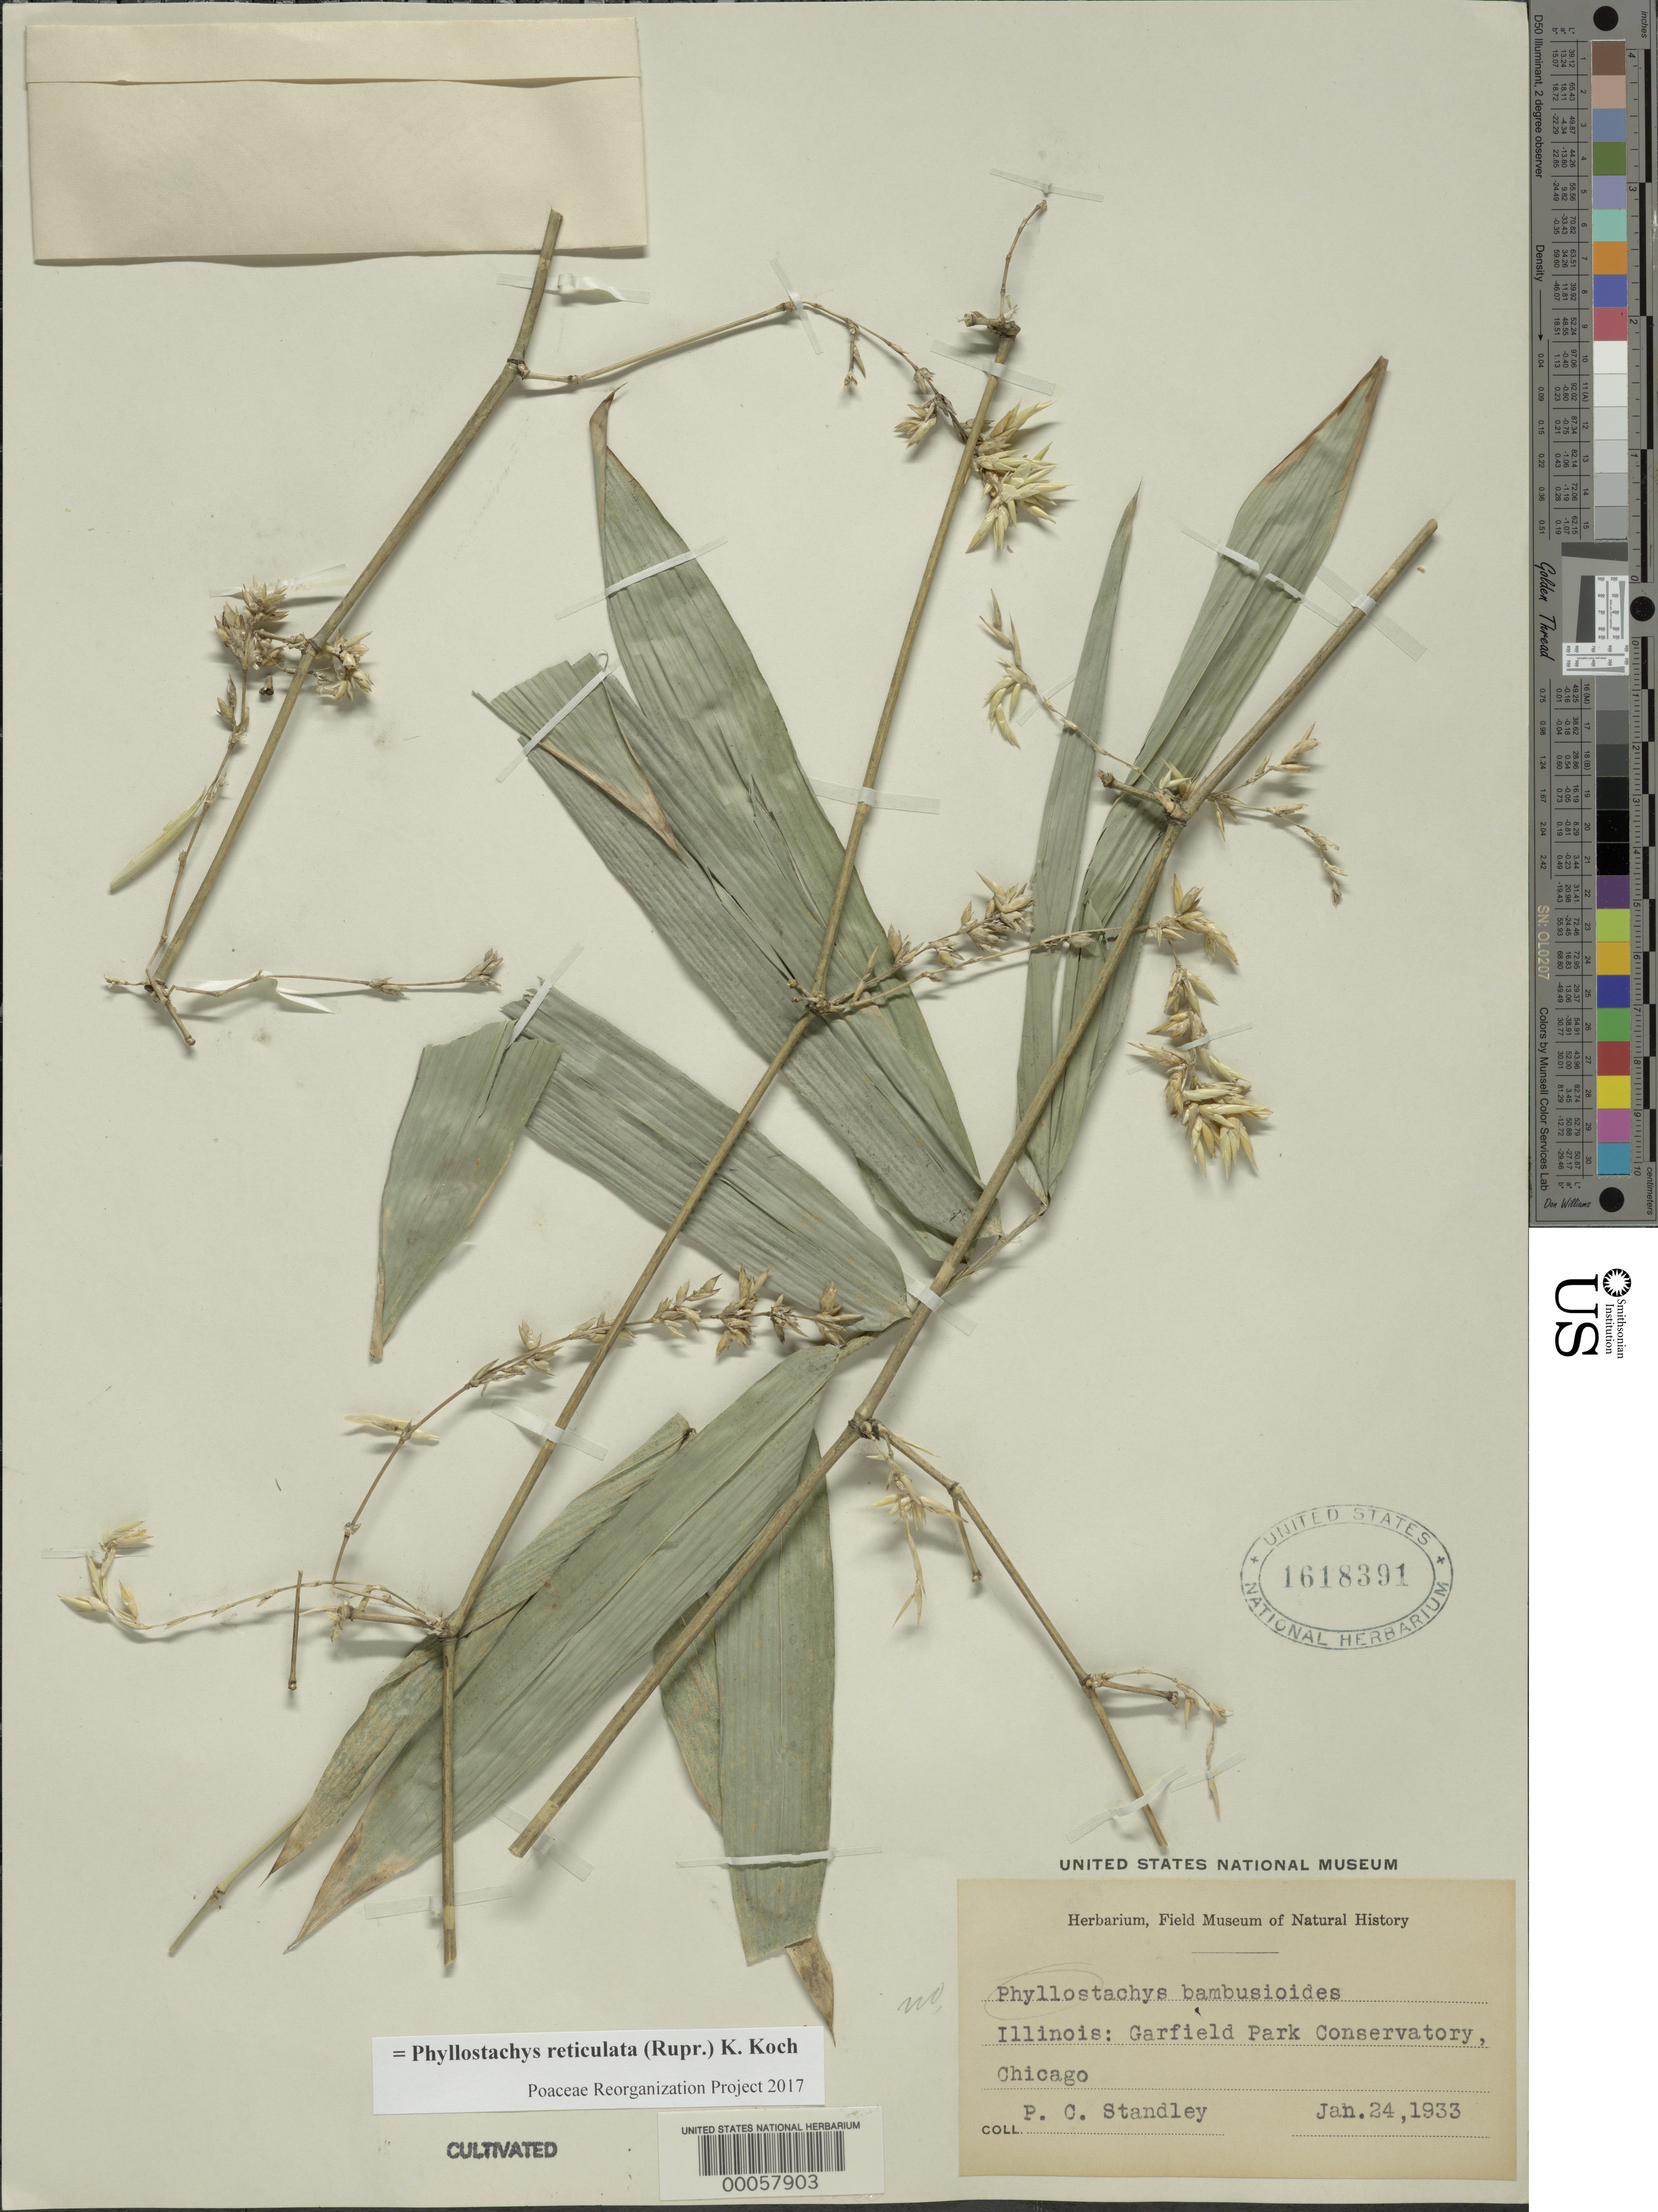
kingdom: Plantae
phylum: Tracheophyta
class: Liliopsida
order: Poales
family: Poaceae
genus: Phyllostachys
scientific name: Phyllostachys reticulata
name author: (Rupr.) K. Koch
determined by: Poaceae Reorganization Project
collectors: P. C. Standley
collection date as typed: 24 Jan 1933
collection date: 1933-01-24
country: United States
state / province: Illinois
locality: Chicago, garfield park conservatory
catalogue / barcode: US 1618391